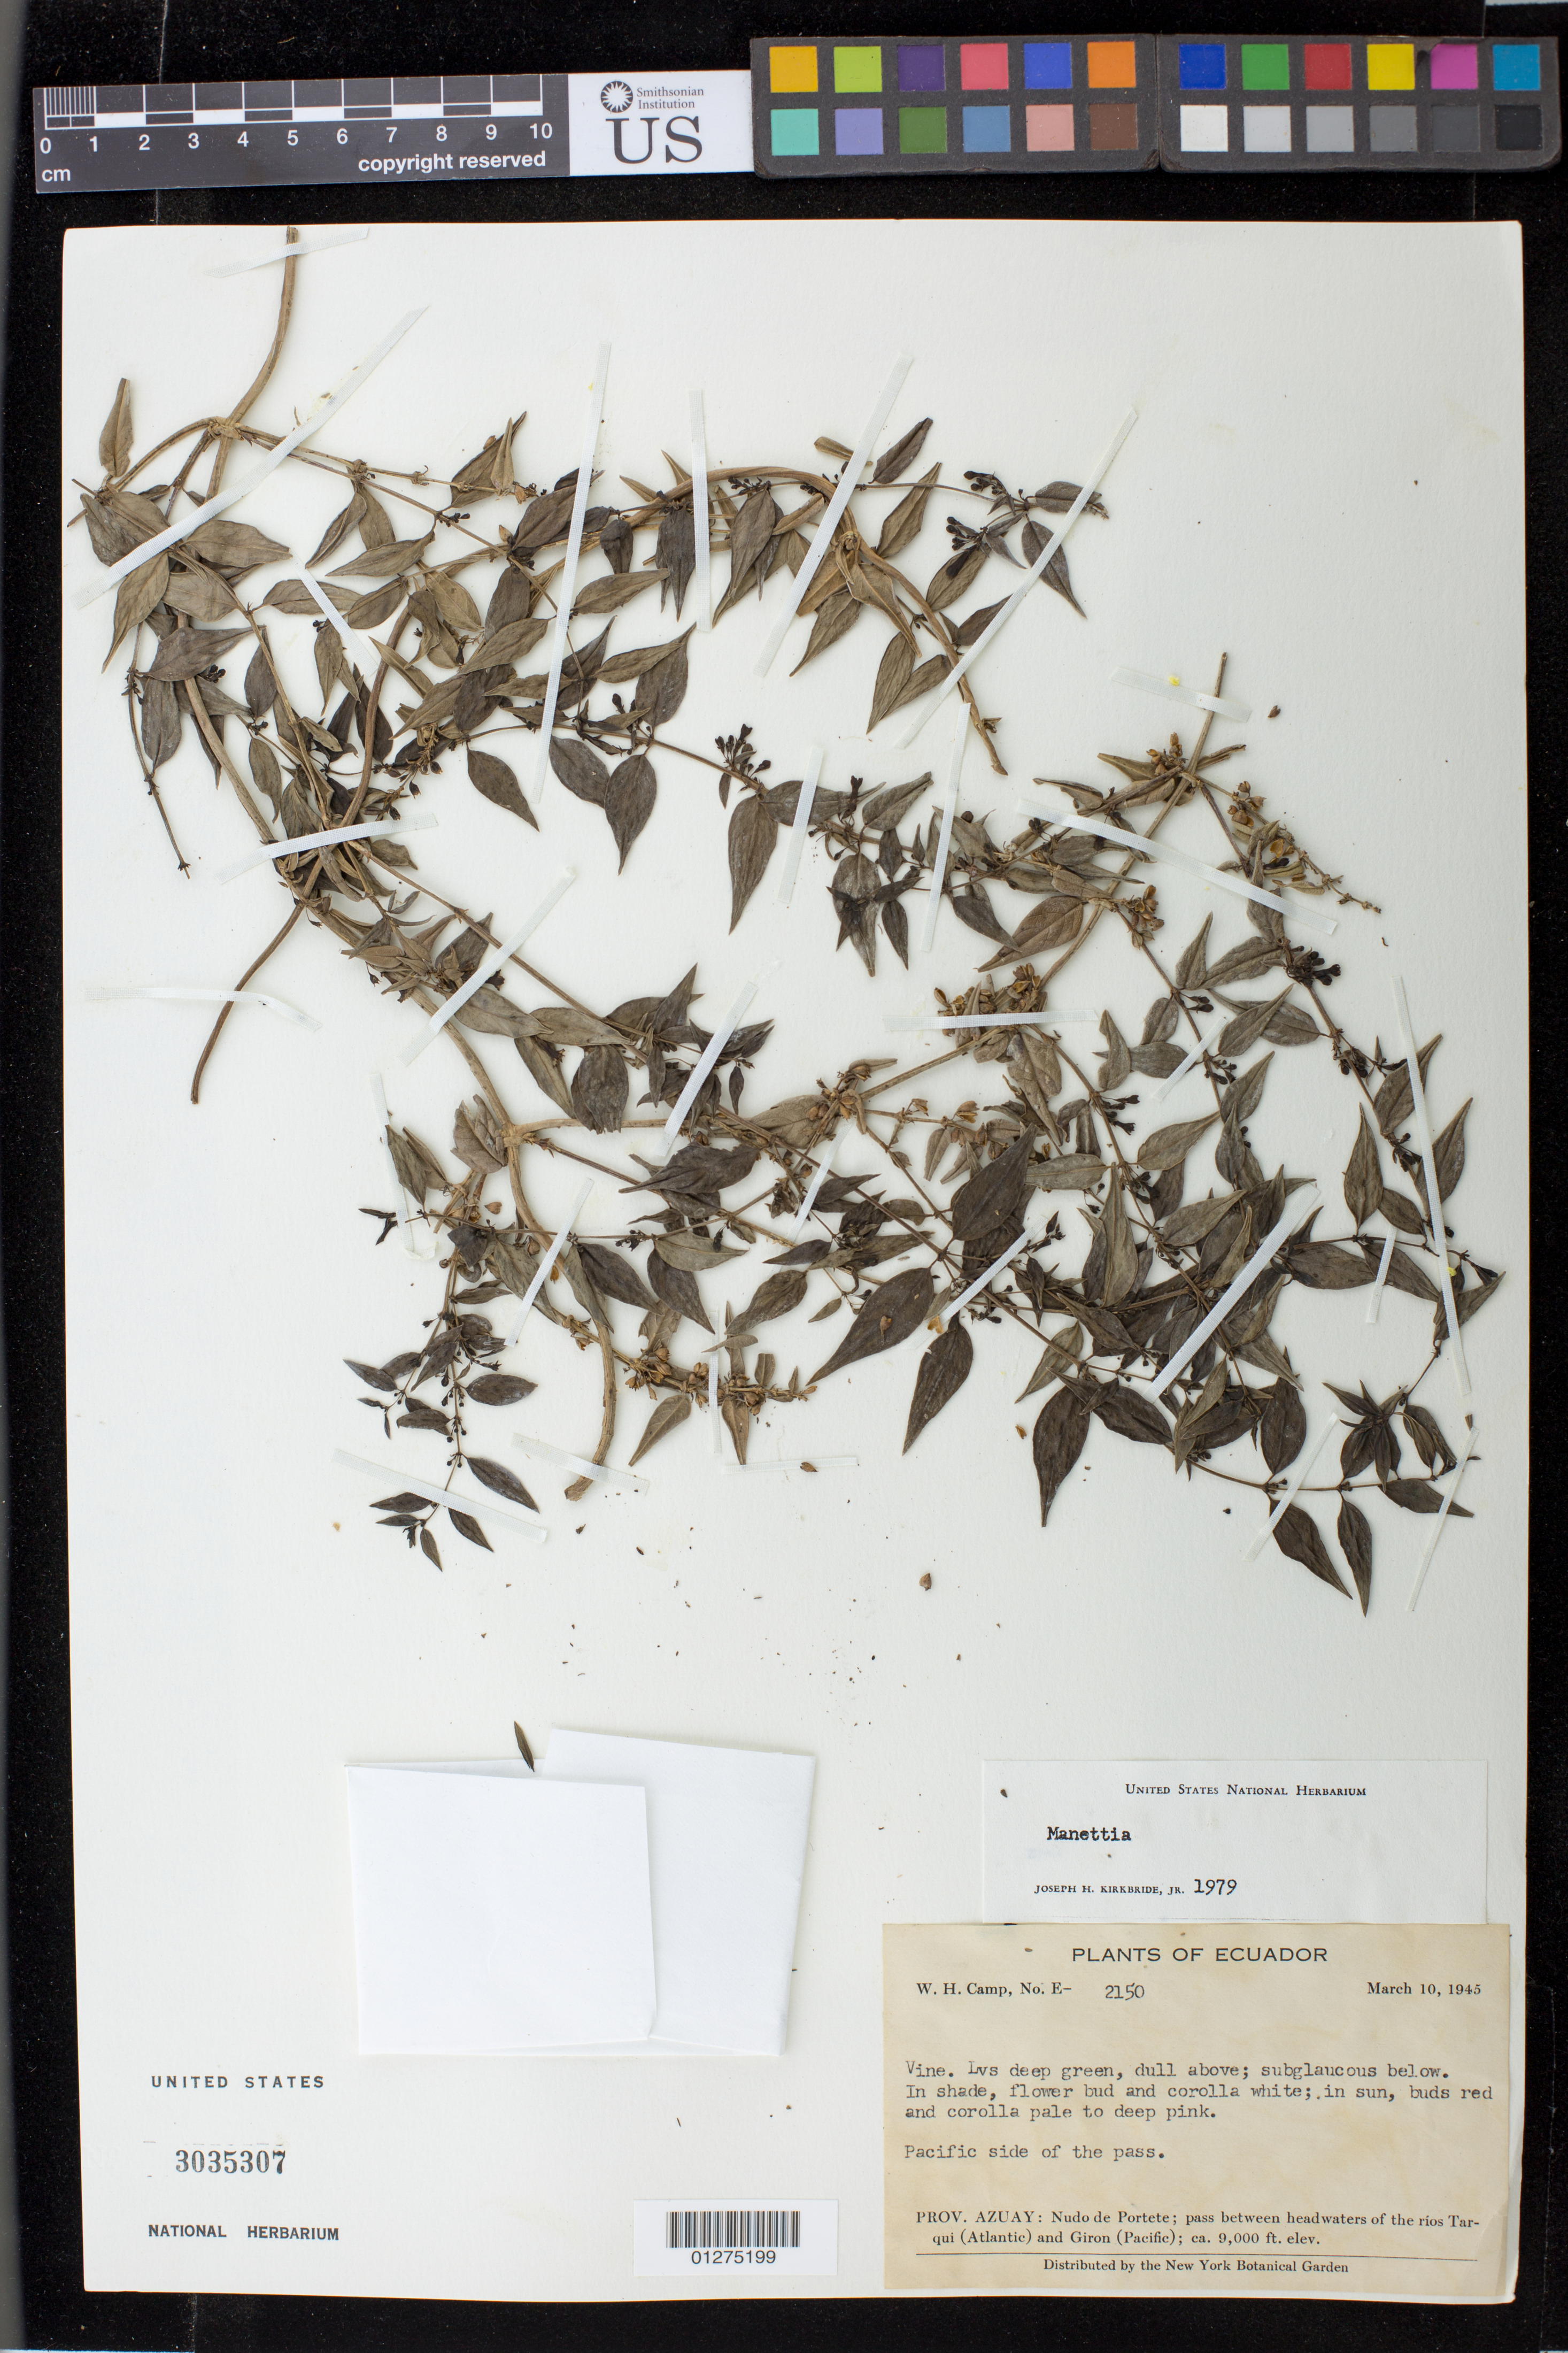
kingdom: Plantae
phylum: Tracheophyta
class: Magnoliopsida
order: Gentianales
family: Rubiaceae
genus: Manettia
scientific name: Manettia sp.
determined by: Kirkbride, J. H., Jr.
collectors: W. H. Camp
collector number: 2150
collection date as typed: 10 Mar 1945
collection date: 1945-03-10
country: Ecuador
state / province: Azuay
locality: Nudo de Portete, pass between headwaters of Rios Tarqui (Atlantic) and Giron (Pacific); Pacific side of pass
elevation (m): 2743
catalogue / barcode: US 3035307